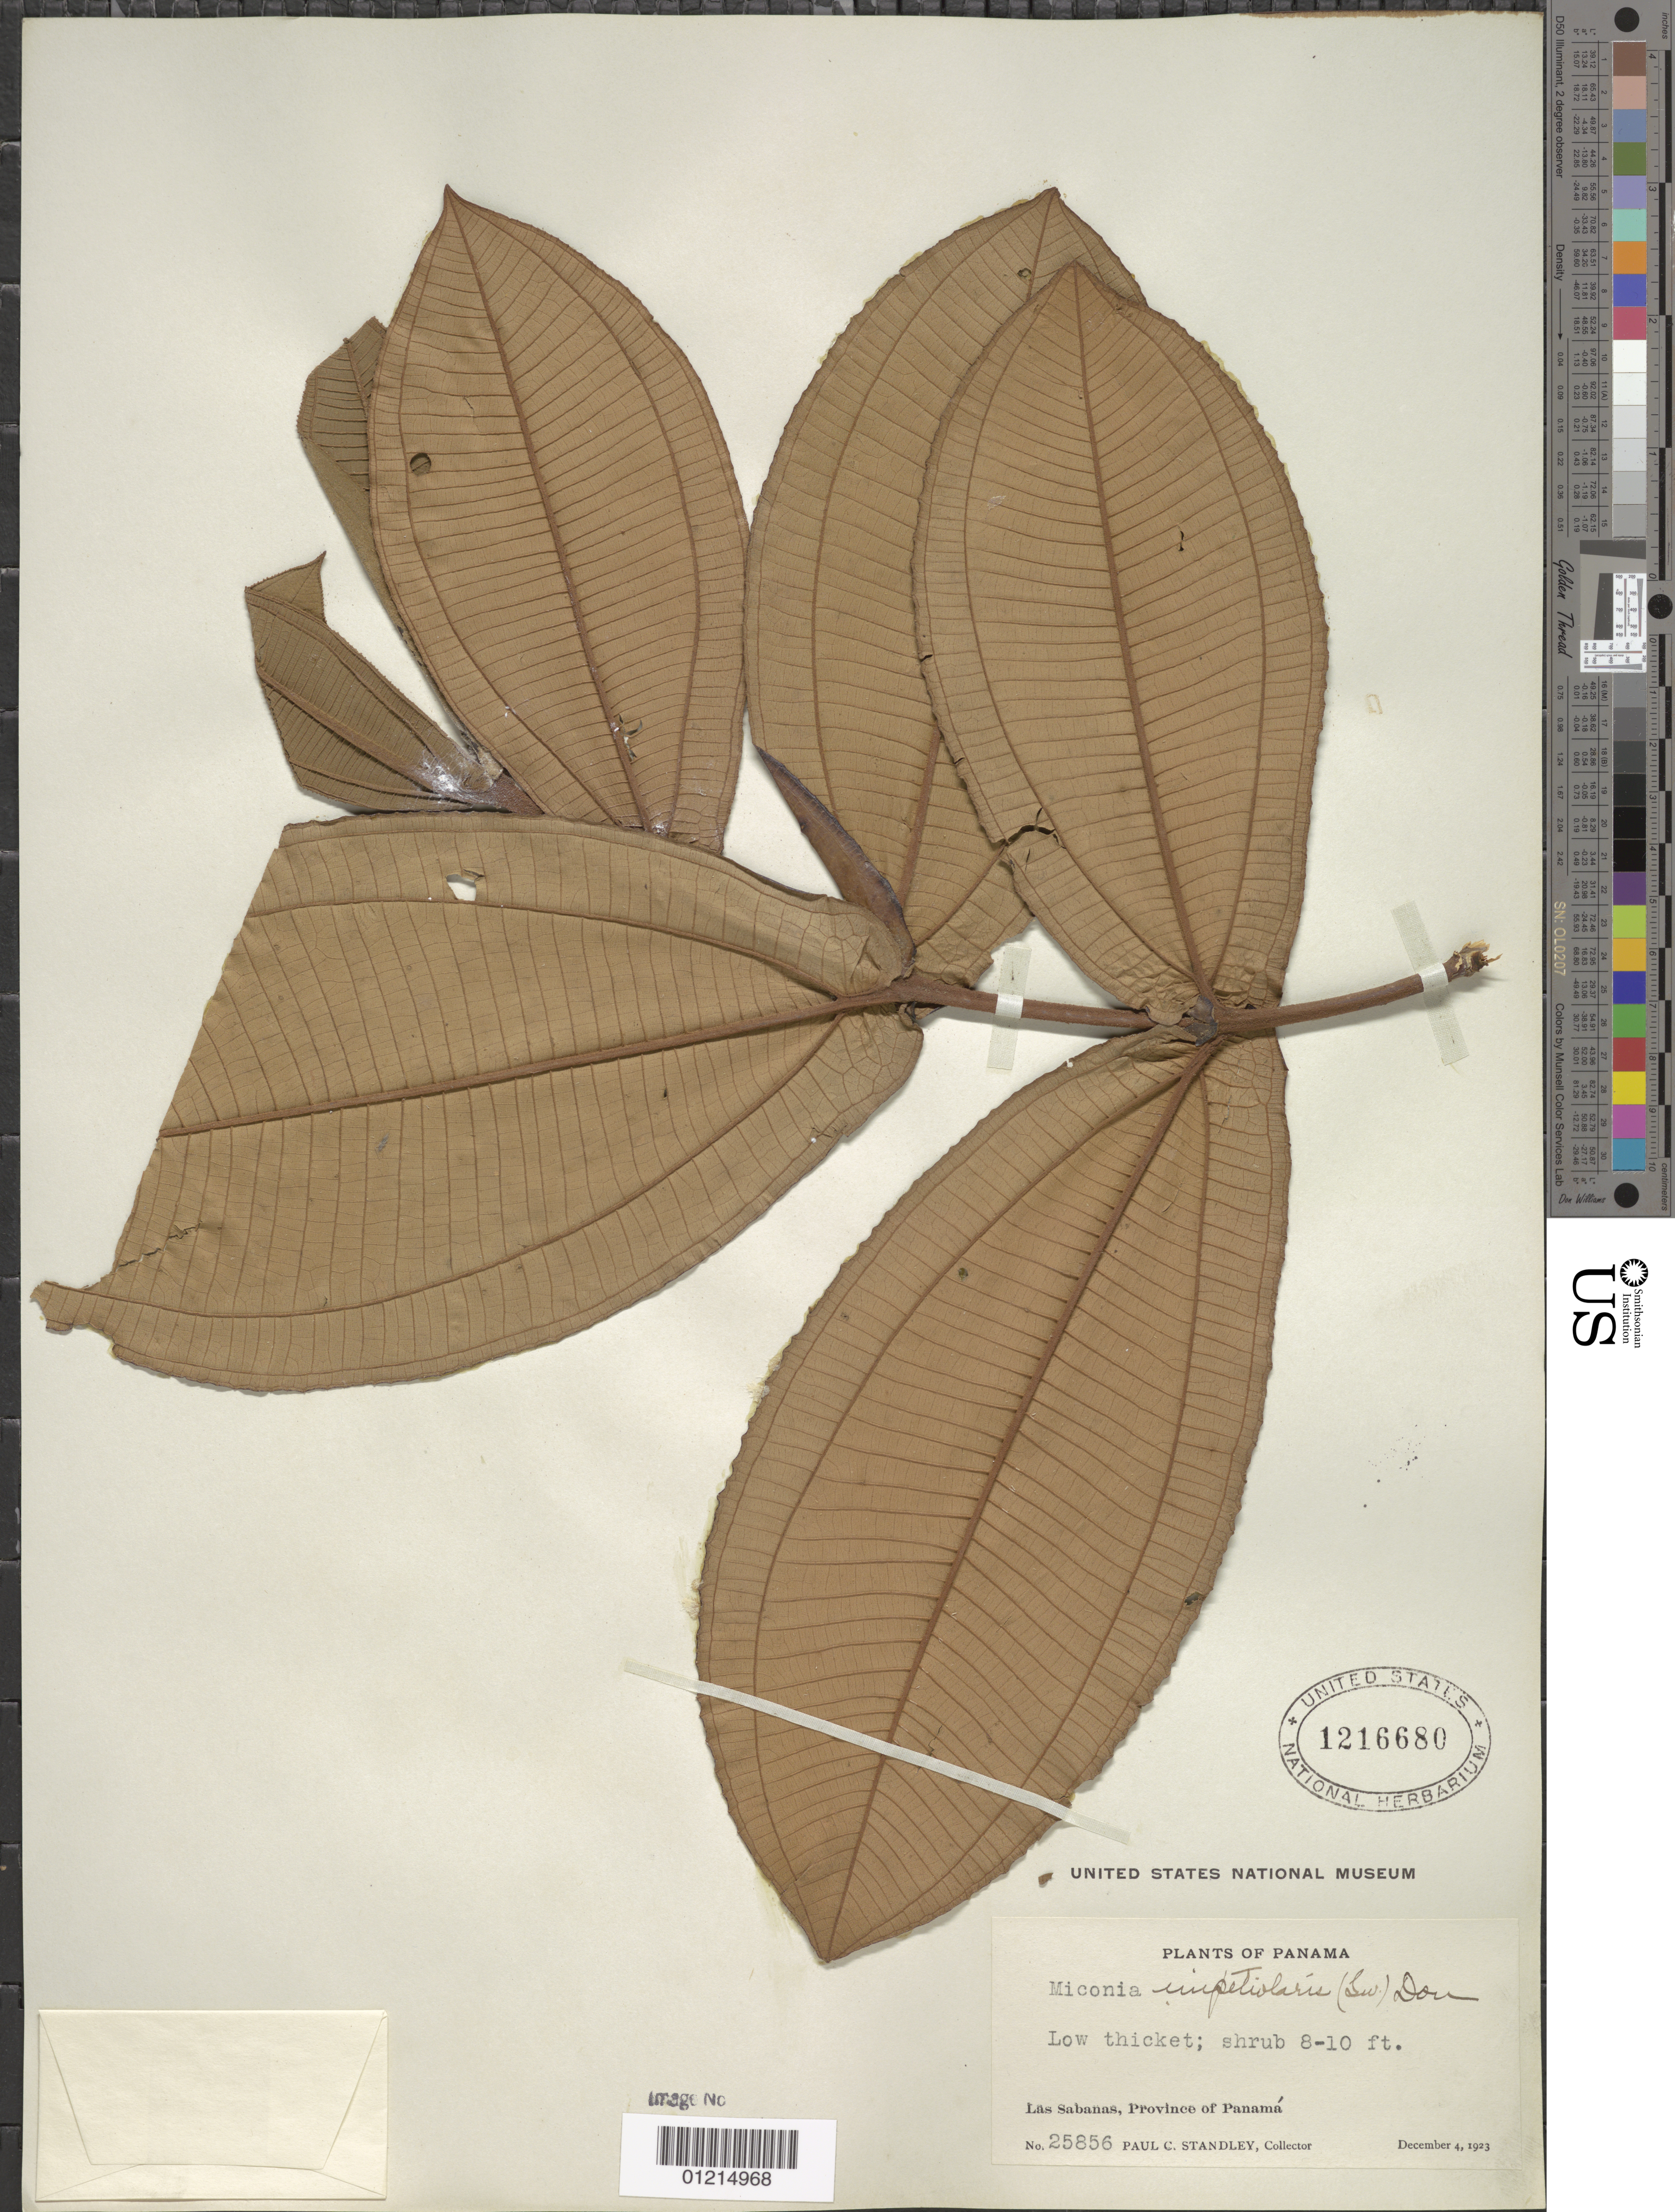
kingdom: Plantae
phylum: Tracheophyta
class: Magnoliopsida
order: Myrtales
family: Melastomataceae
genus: Miconia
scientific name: Miconia impetiolaris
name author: (Sw.) D. Don ex DC.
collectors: P. C. Standley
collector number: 25856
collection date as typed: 04 Dec 1923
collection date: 1923-12-04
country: Panama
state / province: Panamá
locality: Las Sabanas.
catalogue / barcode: US 1216680